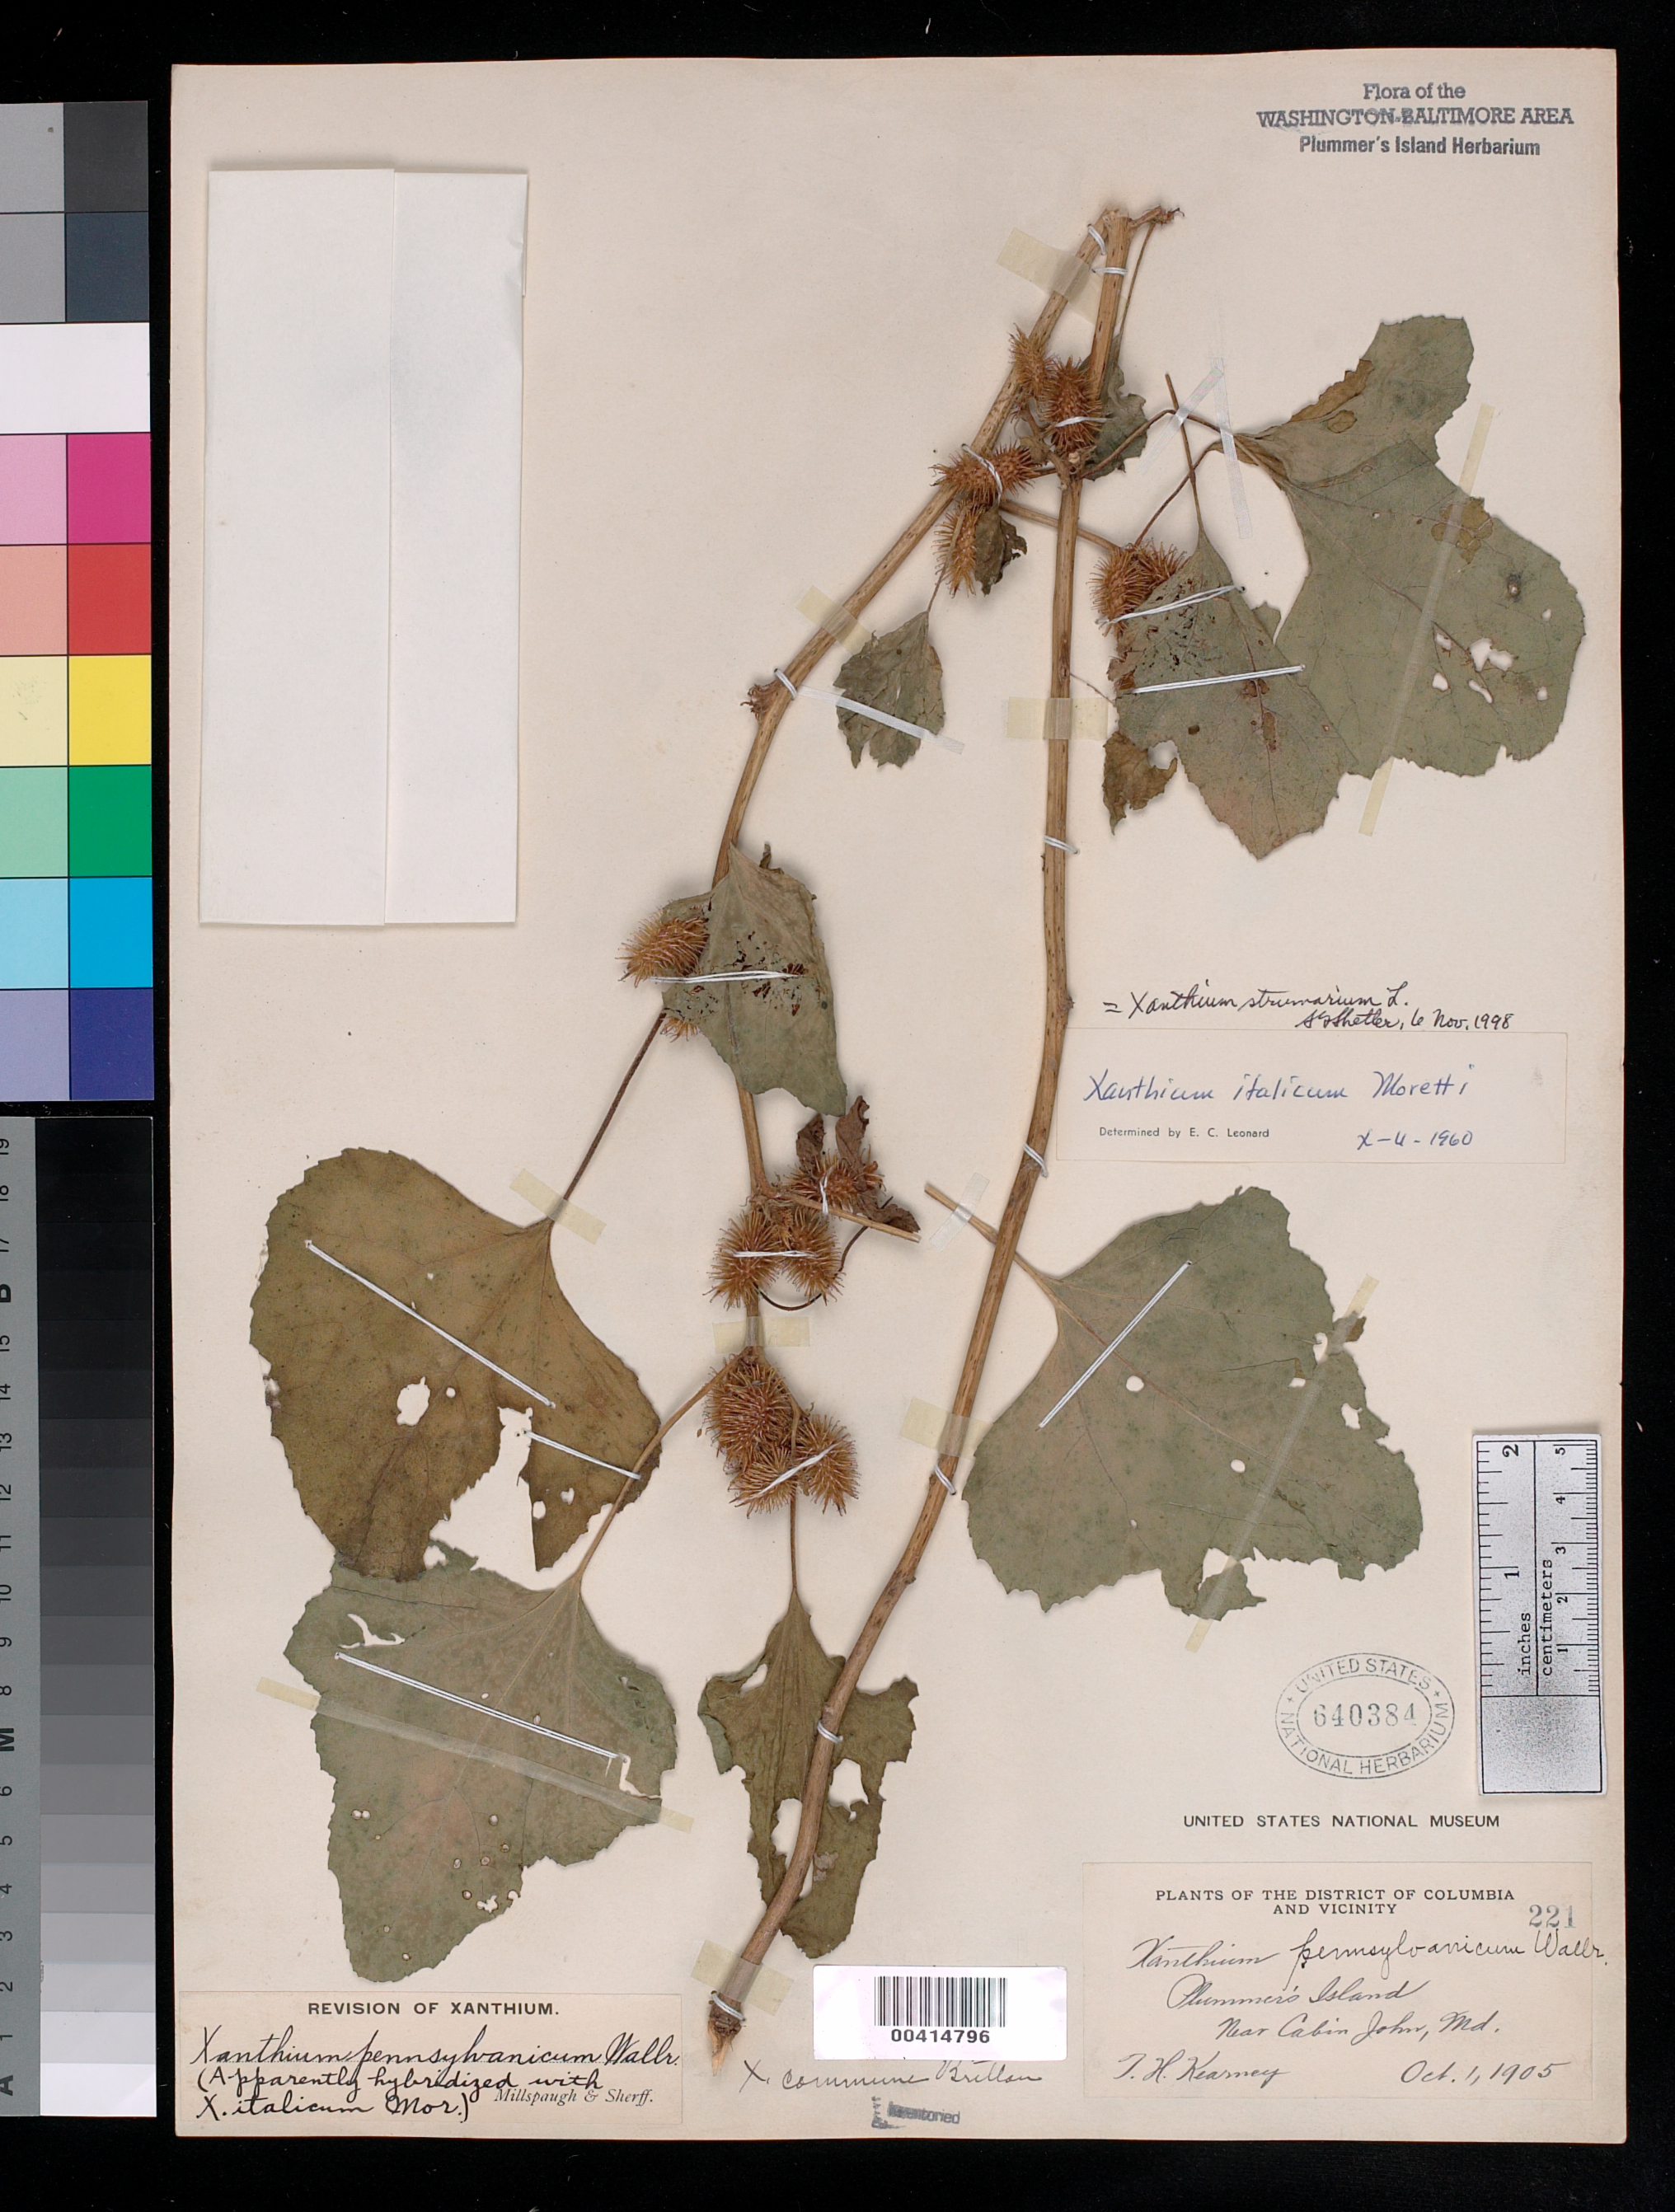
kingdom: Plantae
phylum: Tracheophyta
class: Magnoliopsida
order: Asterales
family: Asteraceae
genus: Xanthium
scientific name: Xanthium strumarium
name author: L.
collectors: T. H. Kearney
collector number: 221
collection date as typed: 01 Oct 1905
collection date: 1905-10-01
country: United States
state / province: Maryland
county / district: Montgomery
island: Plummers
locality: Plummer's Island Plummers Island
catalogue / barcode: US 640384